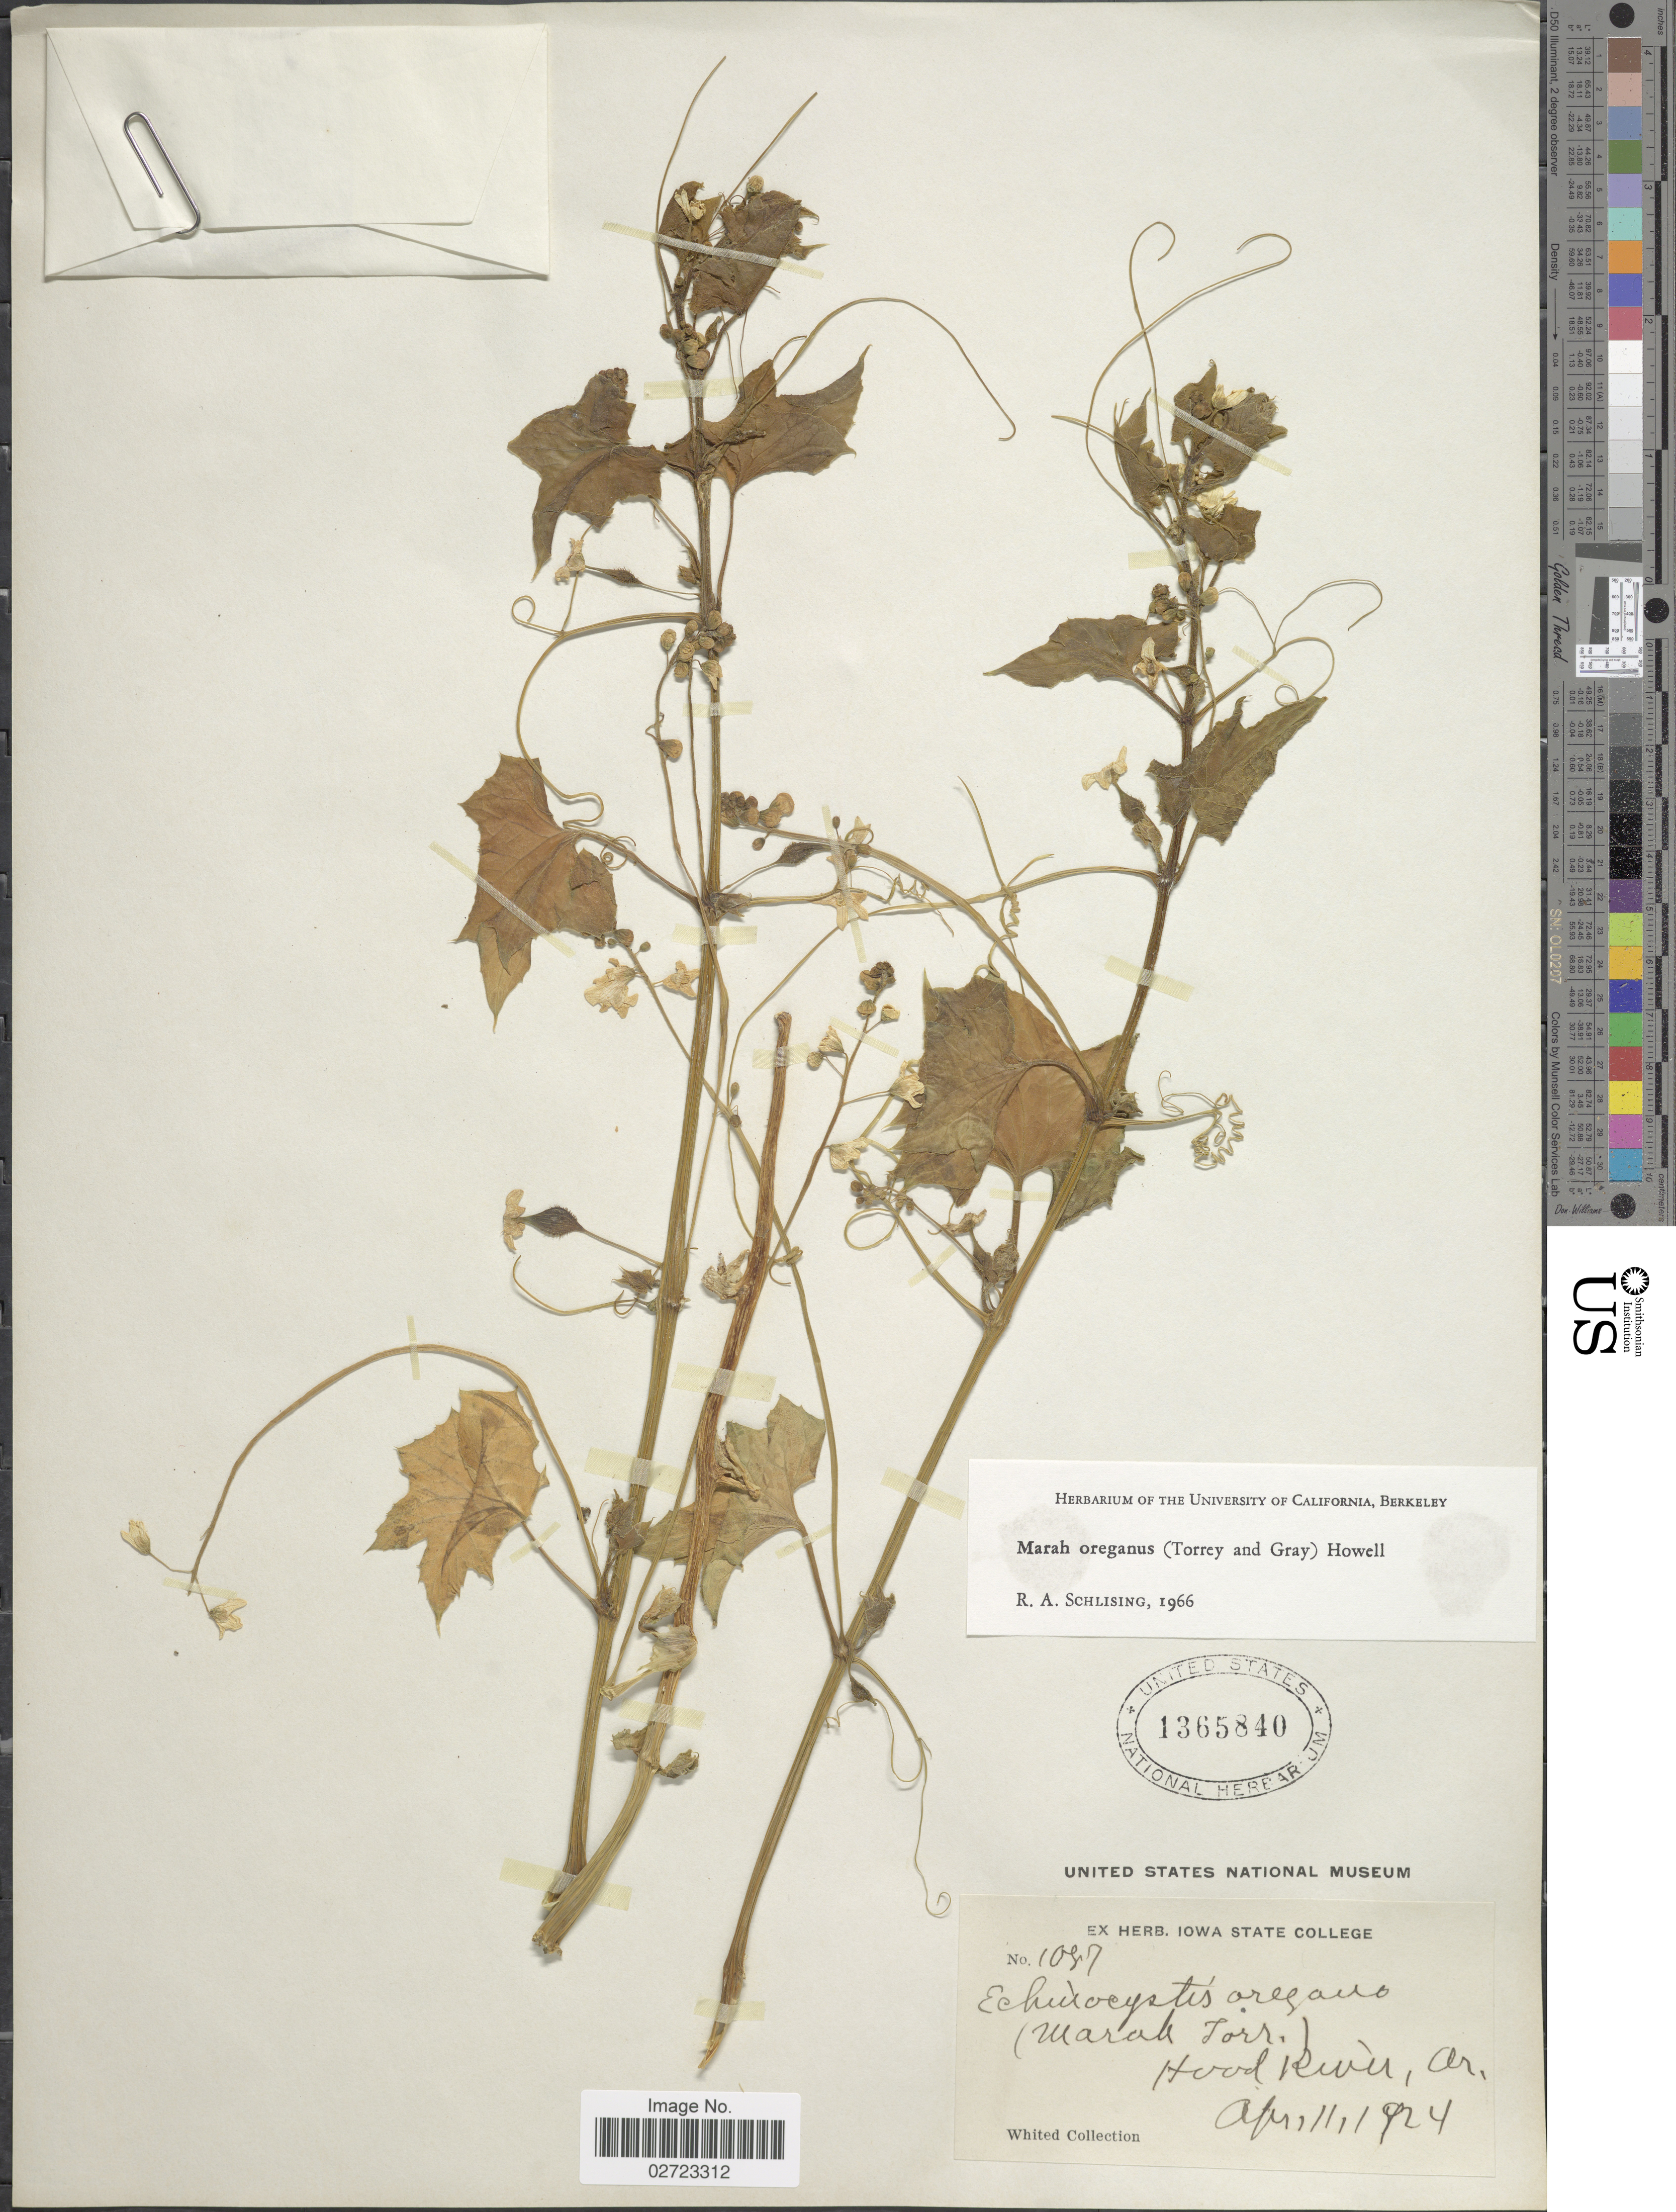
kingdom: Plantae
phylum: Tracheophyta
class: Magnoliopsida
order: Cucurbitales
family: Cucurbitaceae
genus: Marah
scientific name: Marah oregana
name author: (Torr. & A. Gray) Howell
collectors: Whited Collection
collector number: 1087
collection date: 1924-04-11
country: United States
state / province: Oregon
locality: Hood River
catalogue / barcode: US 1368840